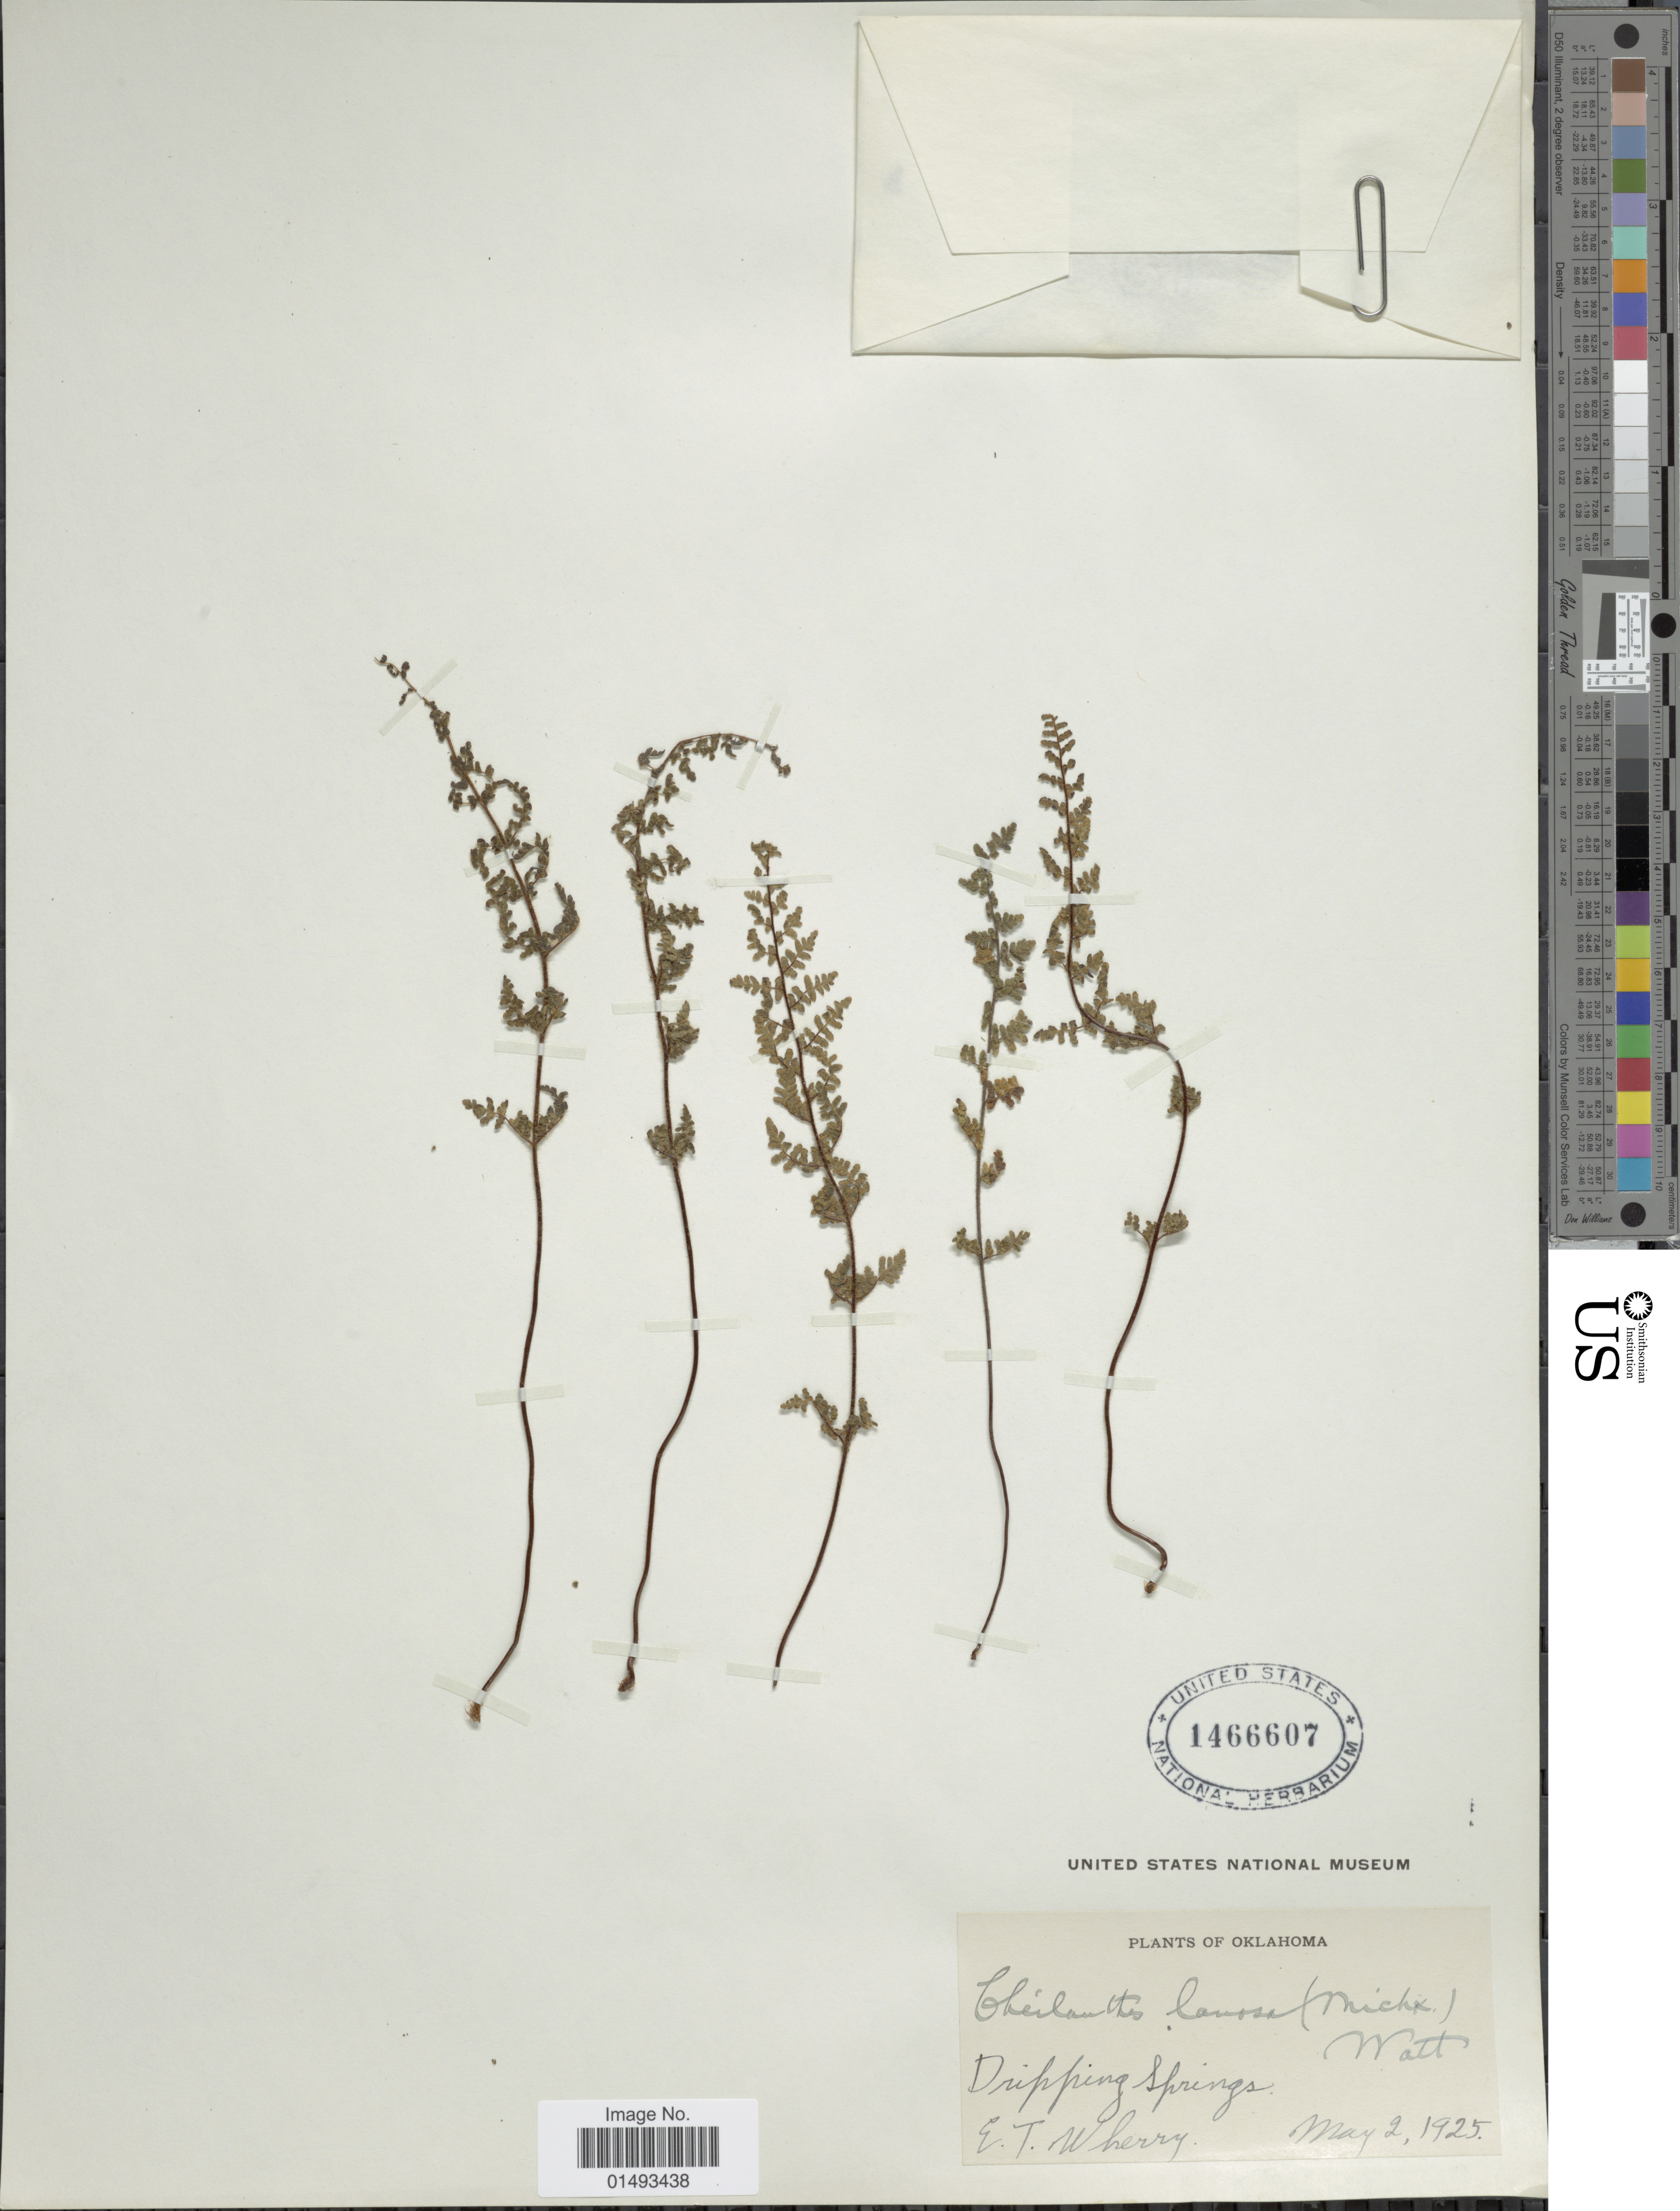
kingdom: Plantae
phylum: Tracheophyta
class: Polypodiopsida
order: Polypodiales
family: Pteridaceae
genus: Myriopteris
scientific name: Myriopteris lanosa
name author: (Michx.) Grusz & Windham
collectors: E. T. Wherry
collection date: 1925-05-02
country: United States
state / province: Oklahoma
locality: Oklahoma, Dripping Springs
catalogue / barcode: US 1466607